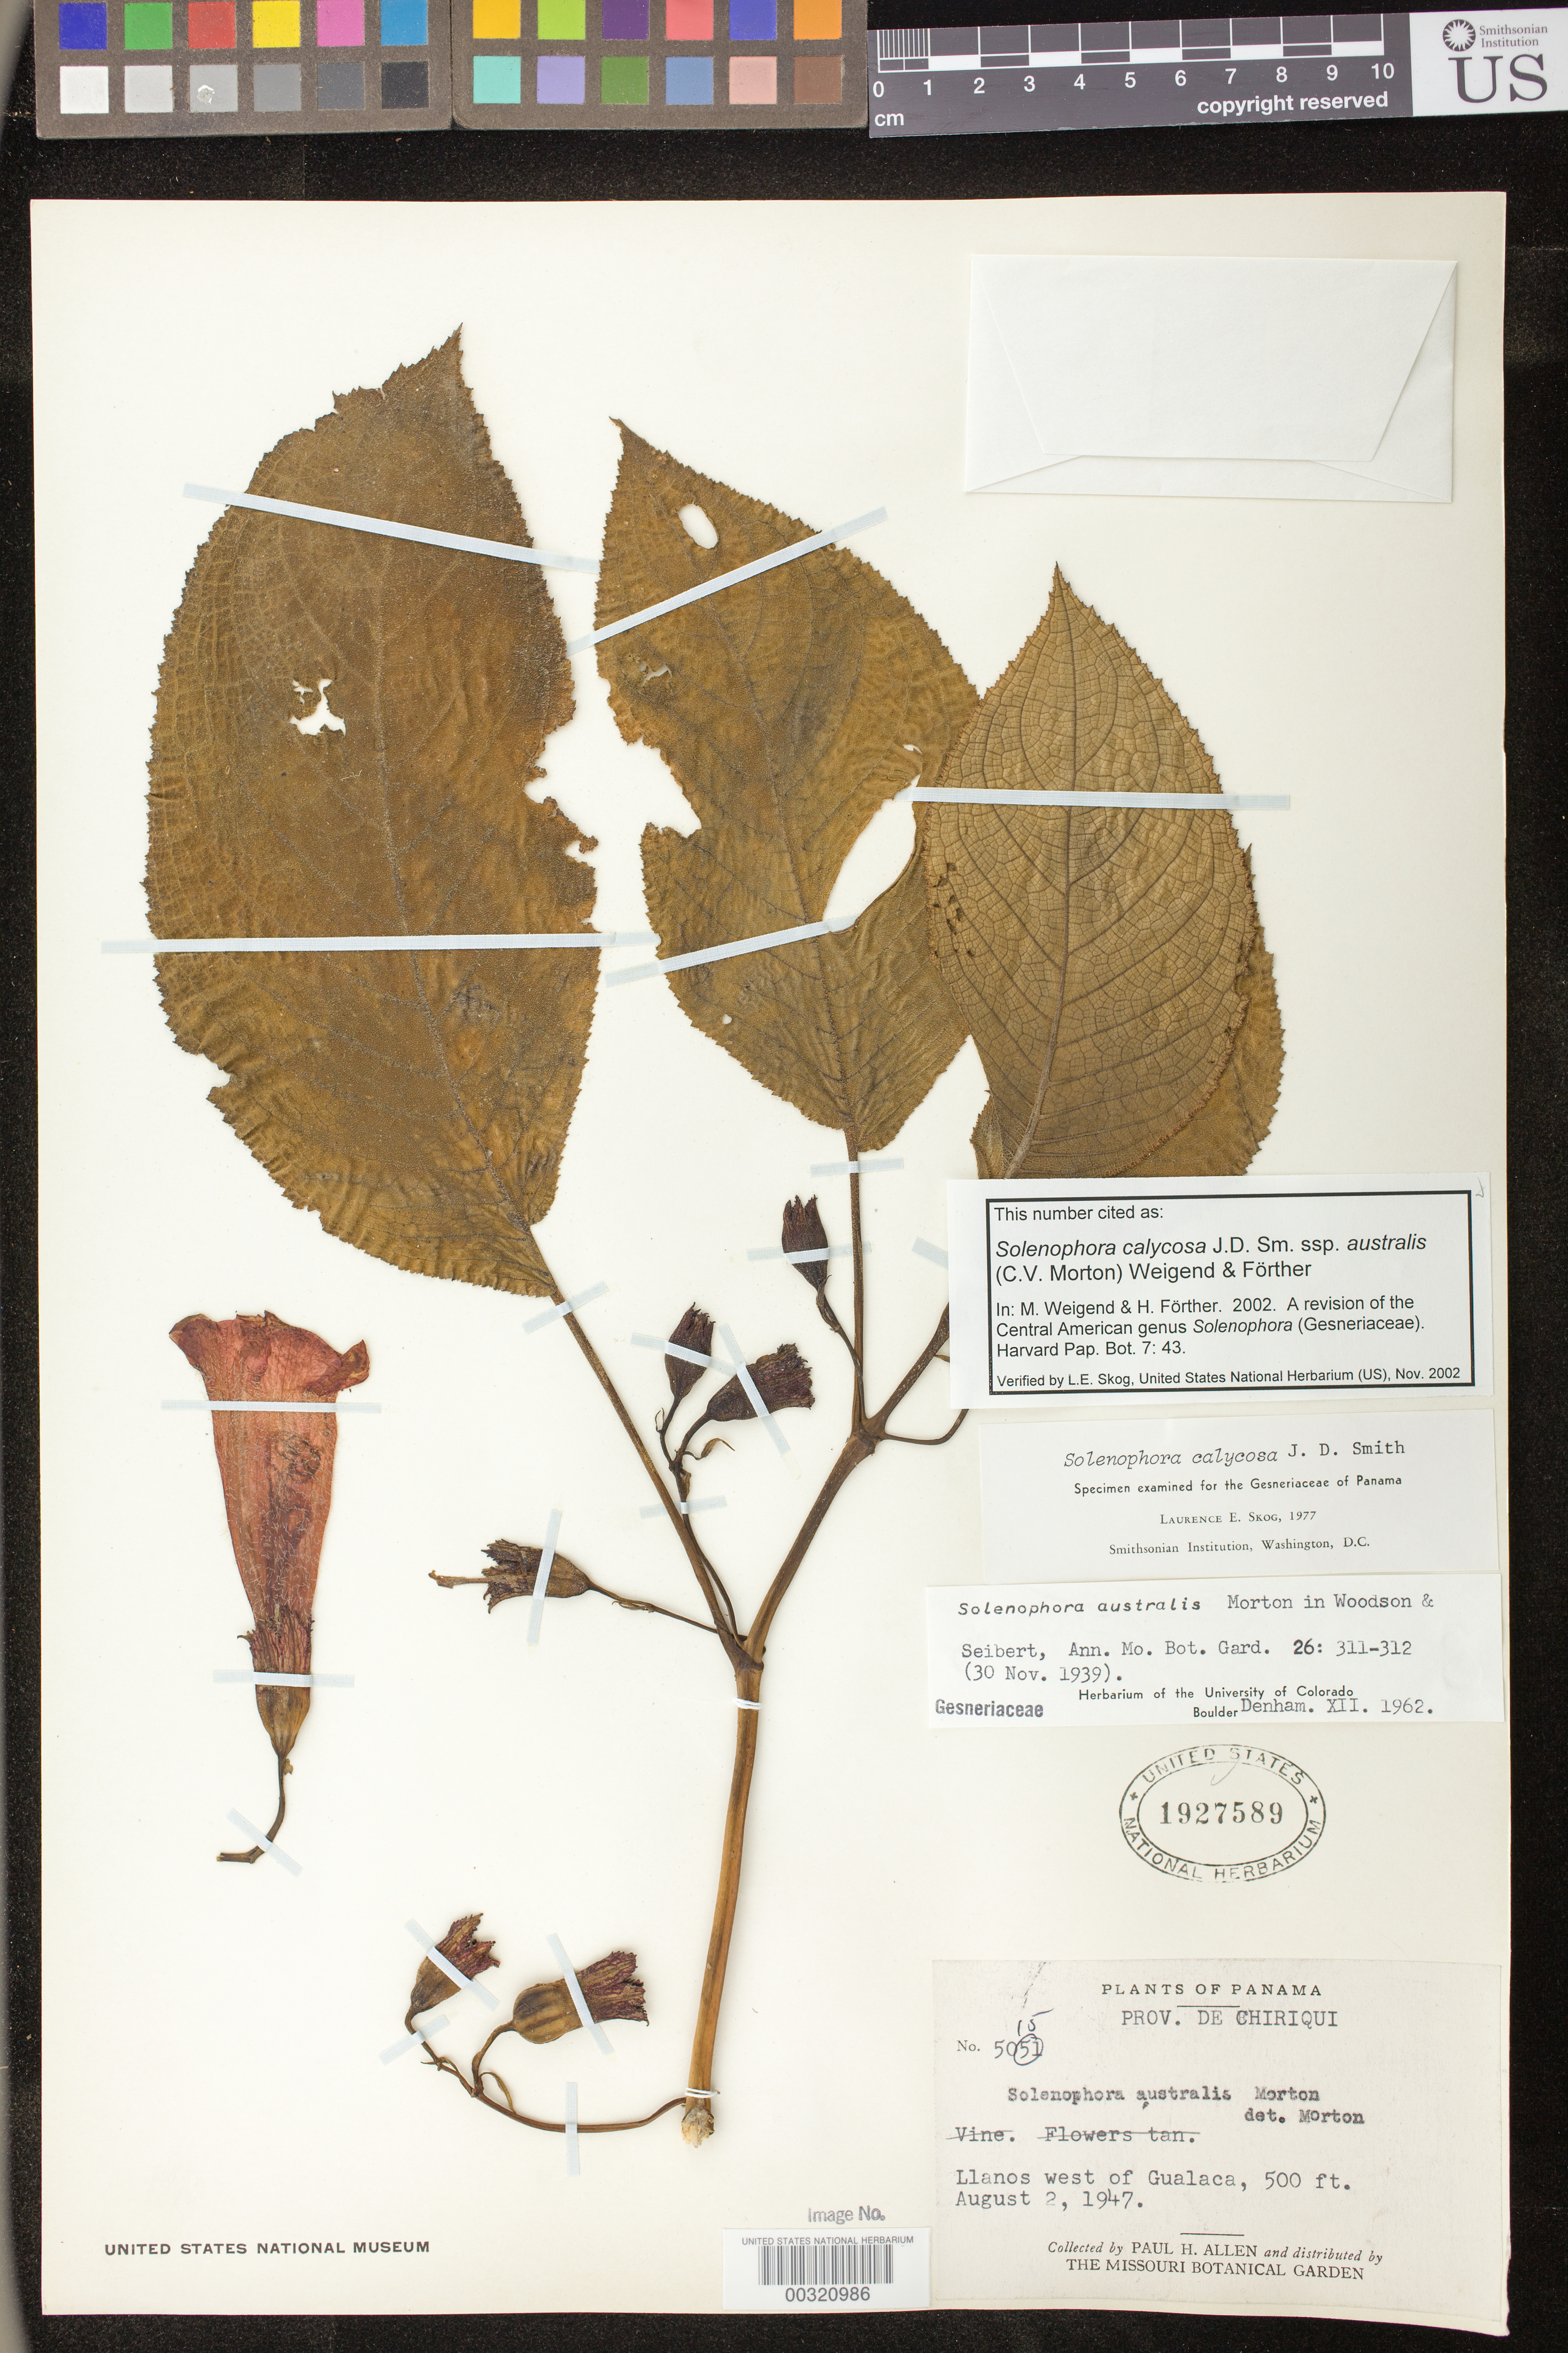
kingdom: Plantae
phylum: Tracheophyta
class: Magnoliopsida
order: Lamiales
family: Gesneriaceae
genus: Solenophora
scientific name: Solenophora calycosa subsp. australis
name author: (C.V. Morton) Weigend & Förther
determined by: Weigend; Förther, Harald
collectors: P. H. Allen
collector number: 5015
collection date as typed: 02 Aug 1947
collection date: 1947-08-02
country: Panama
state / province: Chiriquí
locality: Llanos west of Gualaca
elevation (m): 152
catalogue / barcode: US 1927589